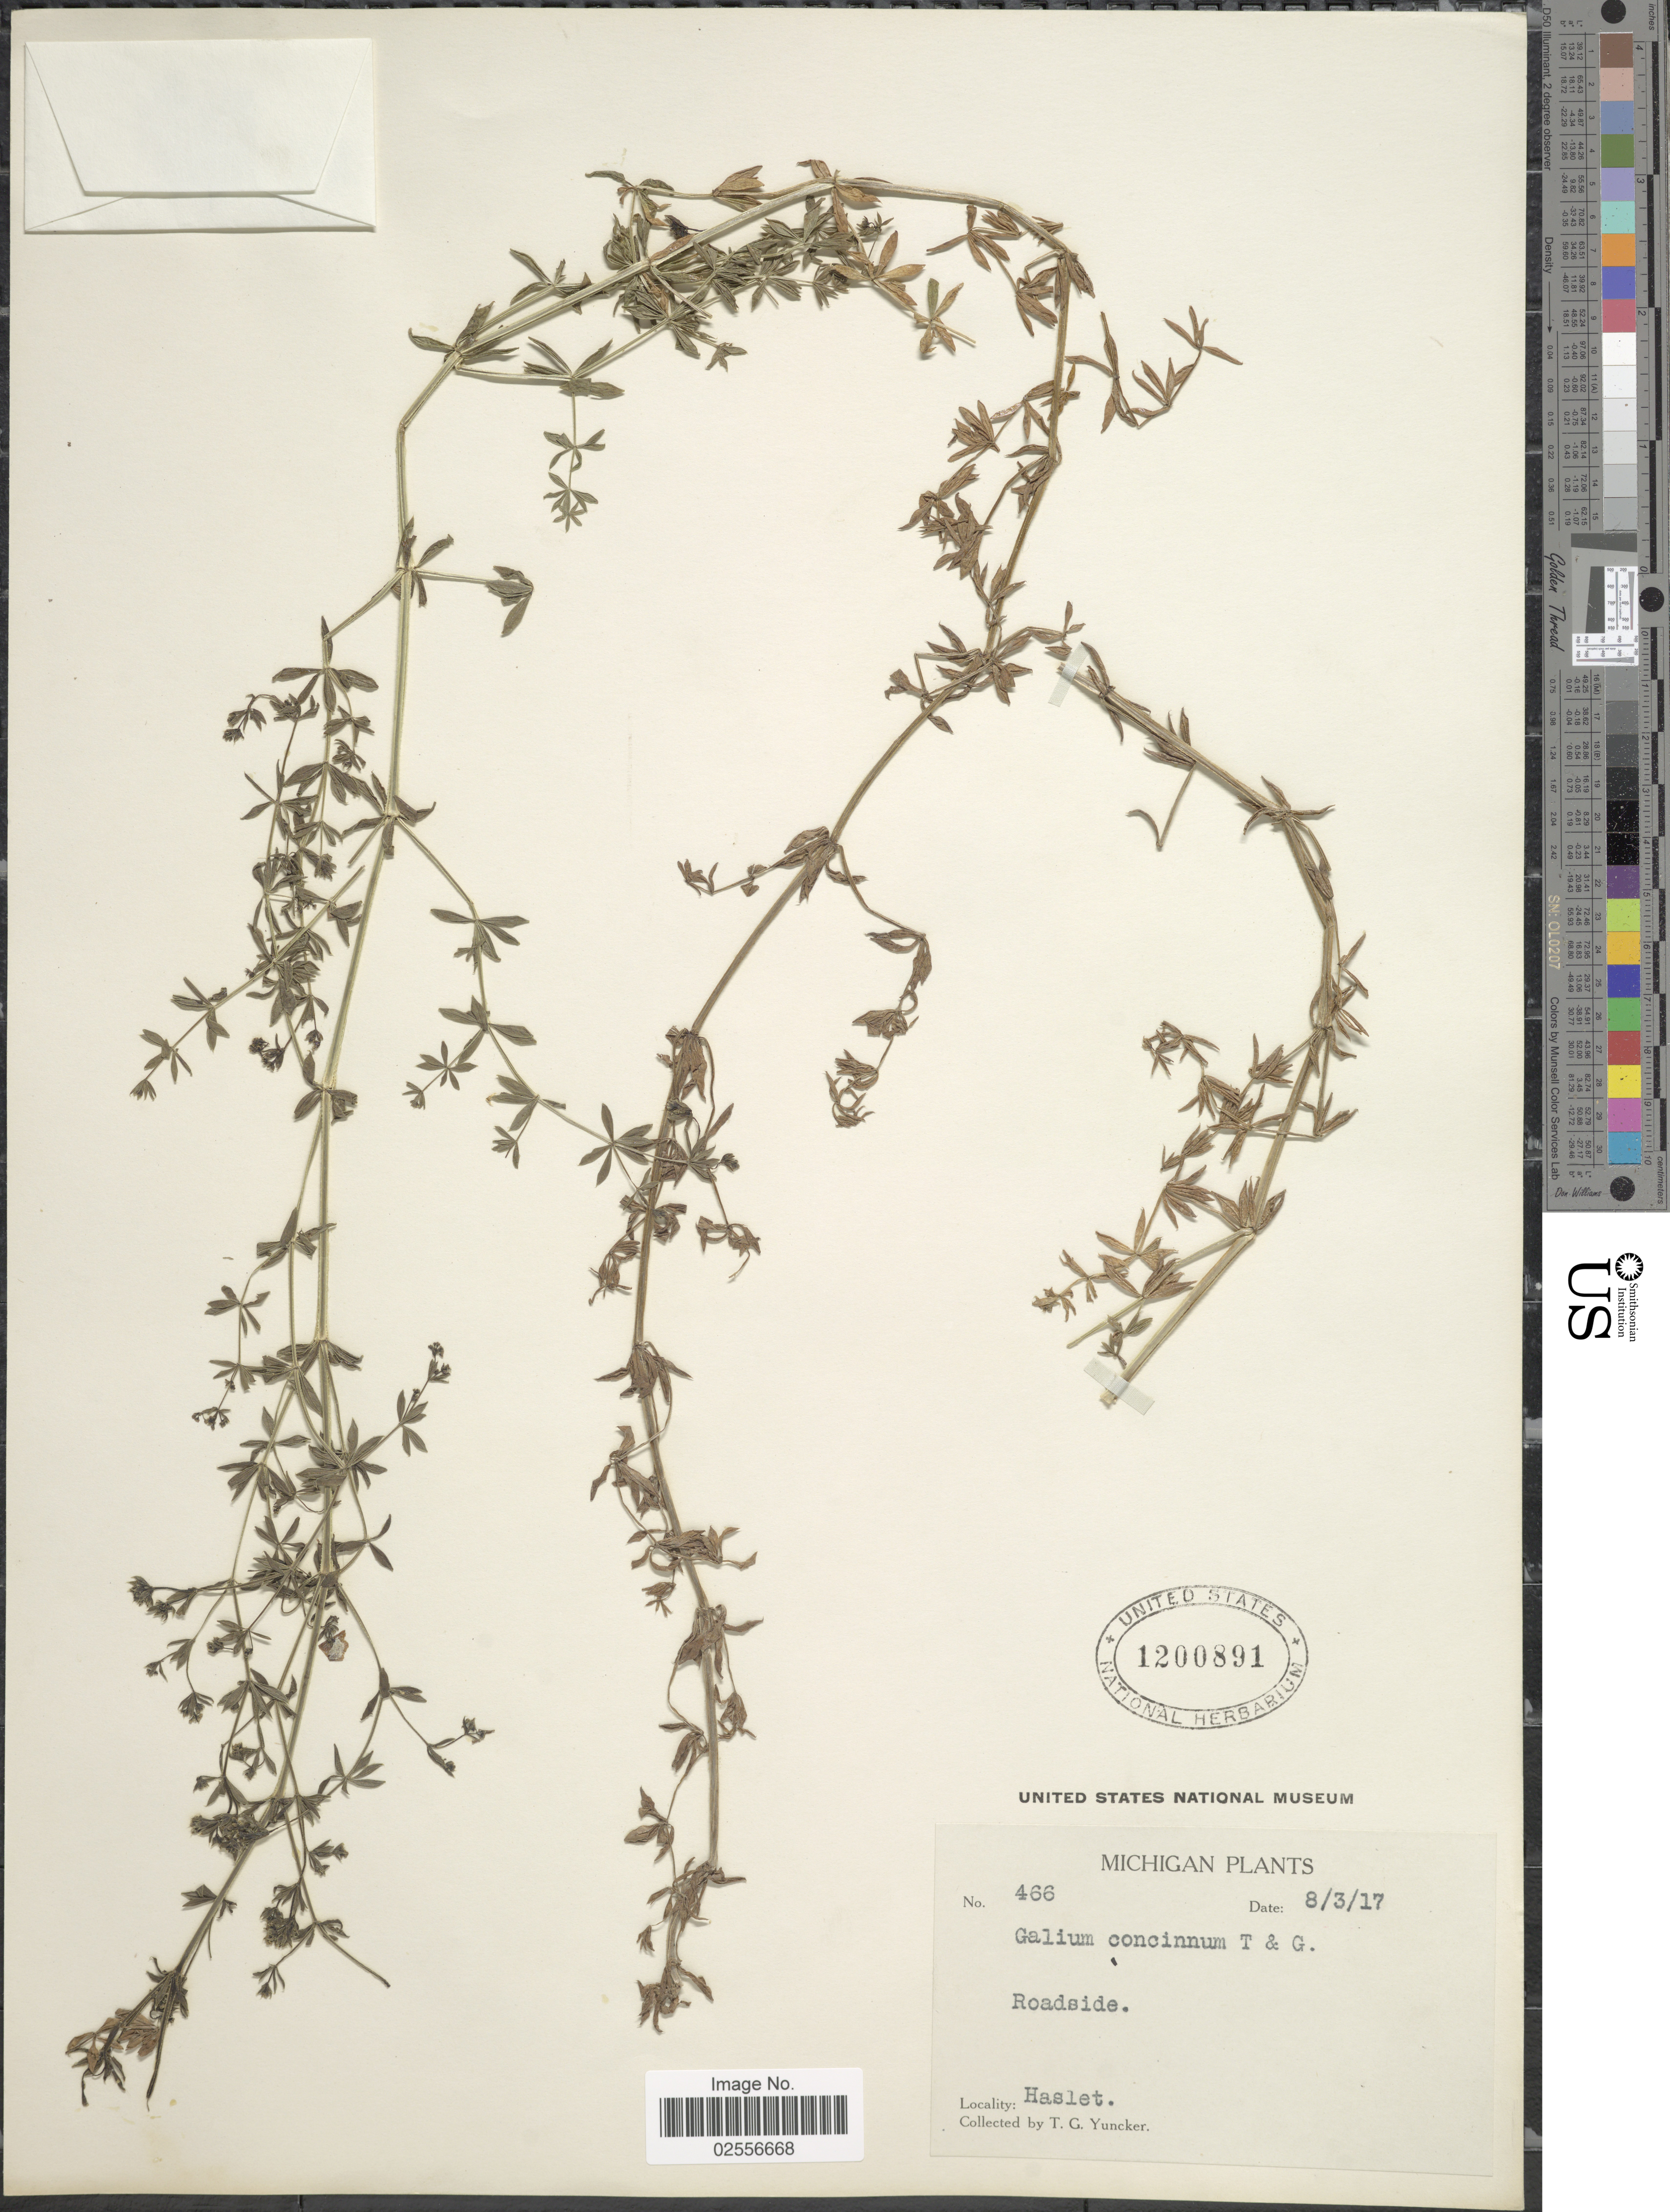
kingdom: Plantae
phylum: Tracheophyta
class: Magnoliopsida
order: Gentianales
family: Rubiaceae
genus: Galium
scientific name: Galium asprellum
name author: Michx.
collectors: T. G. Yuncker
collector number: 466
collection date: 1917-03-08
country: United States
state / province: Michigan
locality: Roadside. Haslet.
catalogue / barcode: US 1200891